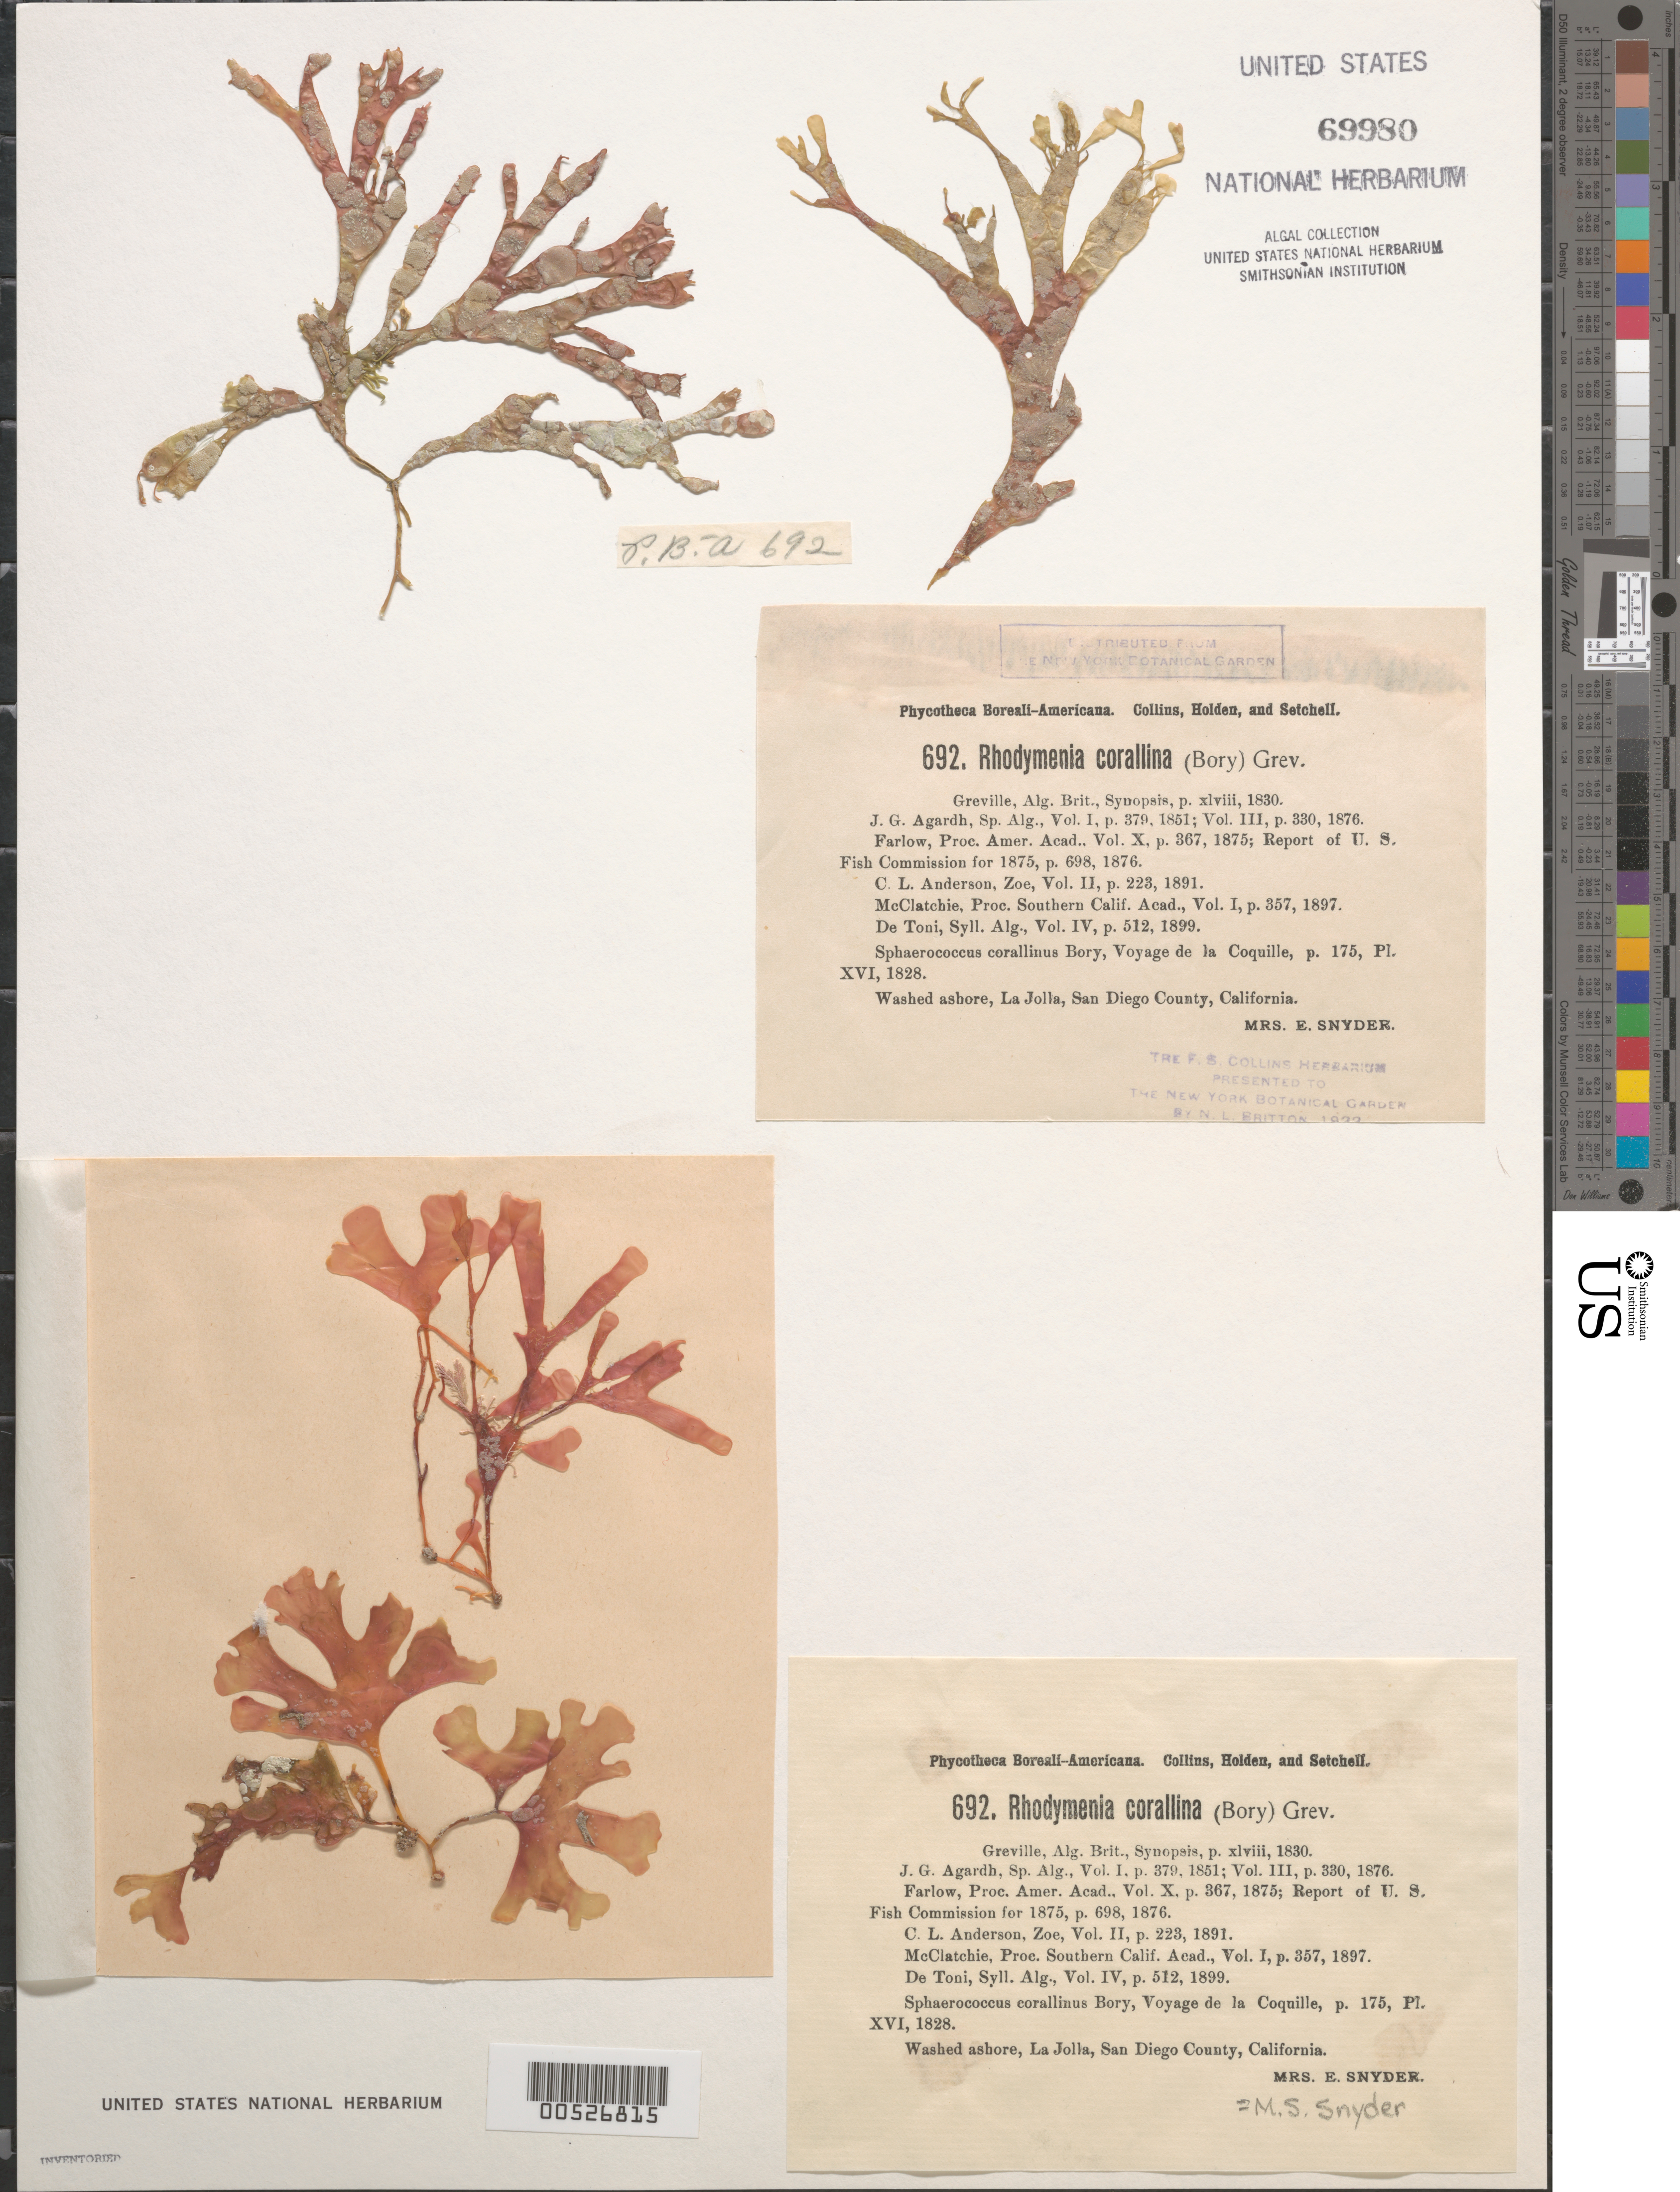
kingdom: Plantae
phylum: Rhodophyta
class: Florideophyceae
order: Rhodymeniales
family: Rhodymeniaceae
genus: Rhodymenia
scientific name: Rhodymenia corallina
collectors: M. Snyder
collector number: PB-A 692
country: United States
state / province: California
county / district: San Diego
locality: La Jolla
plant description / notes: Collins, Holden & Setchell, Phycotheca Boreali-Americana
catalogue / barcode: US 69980